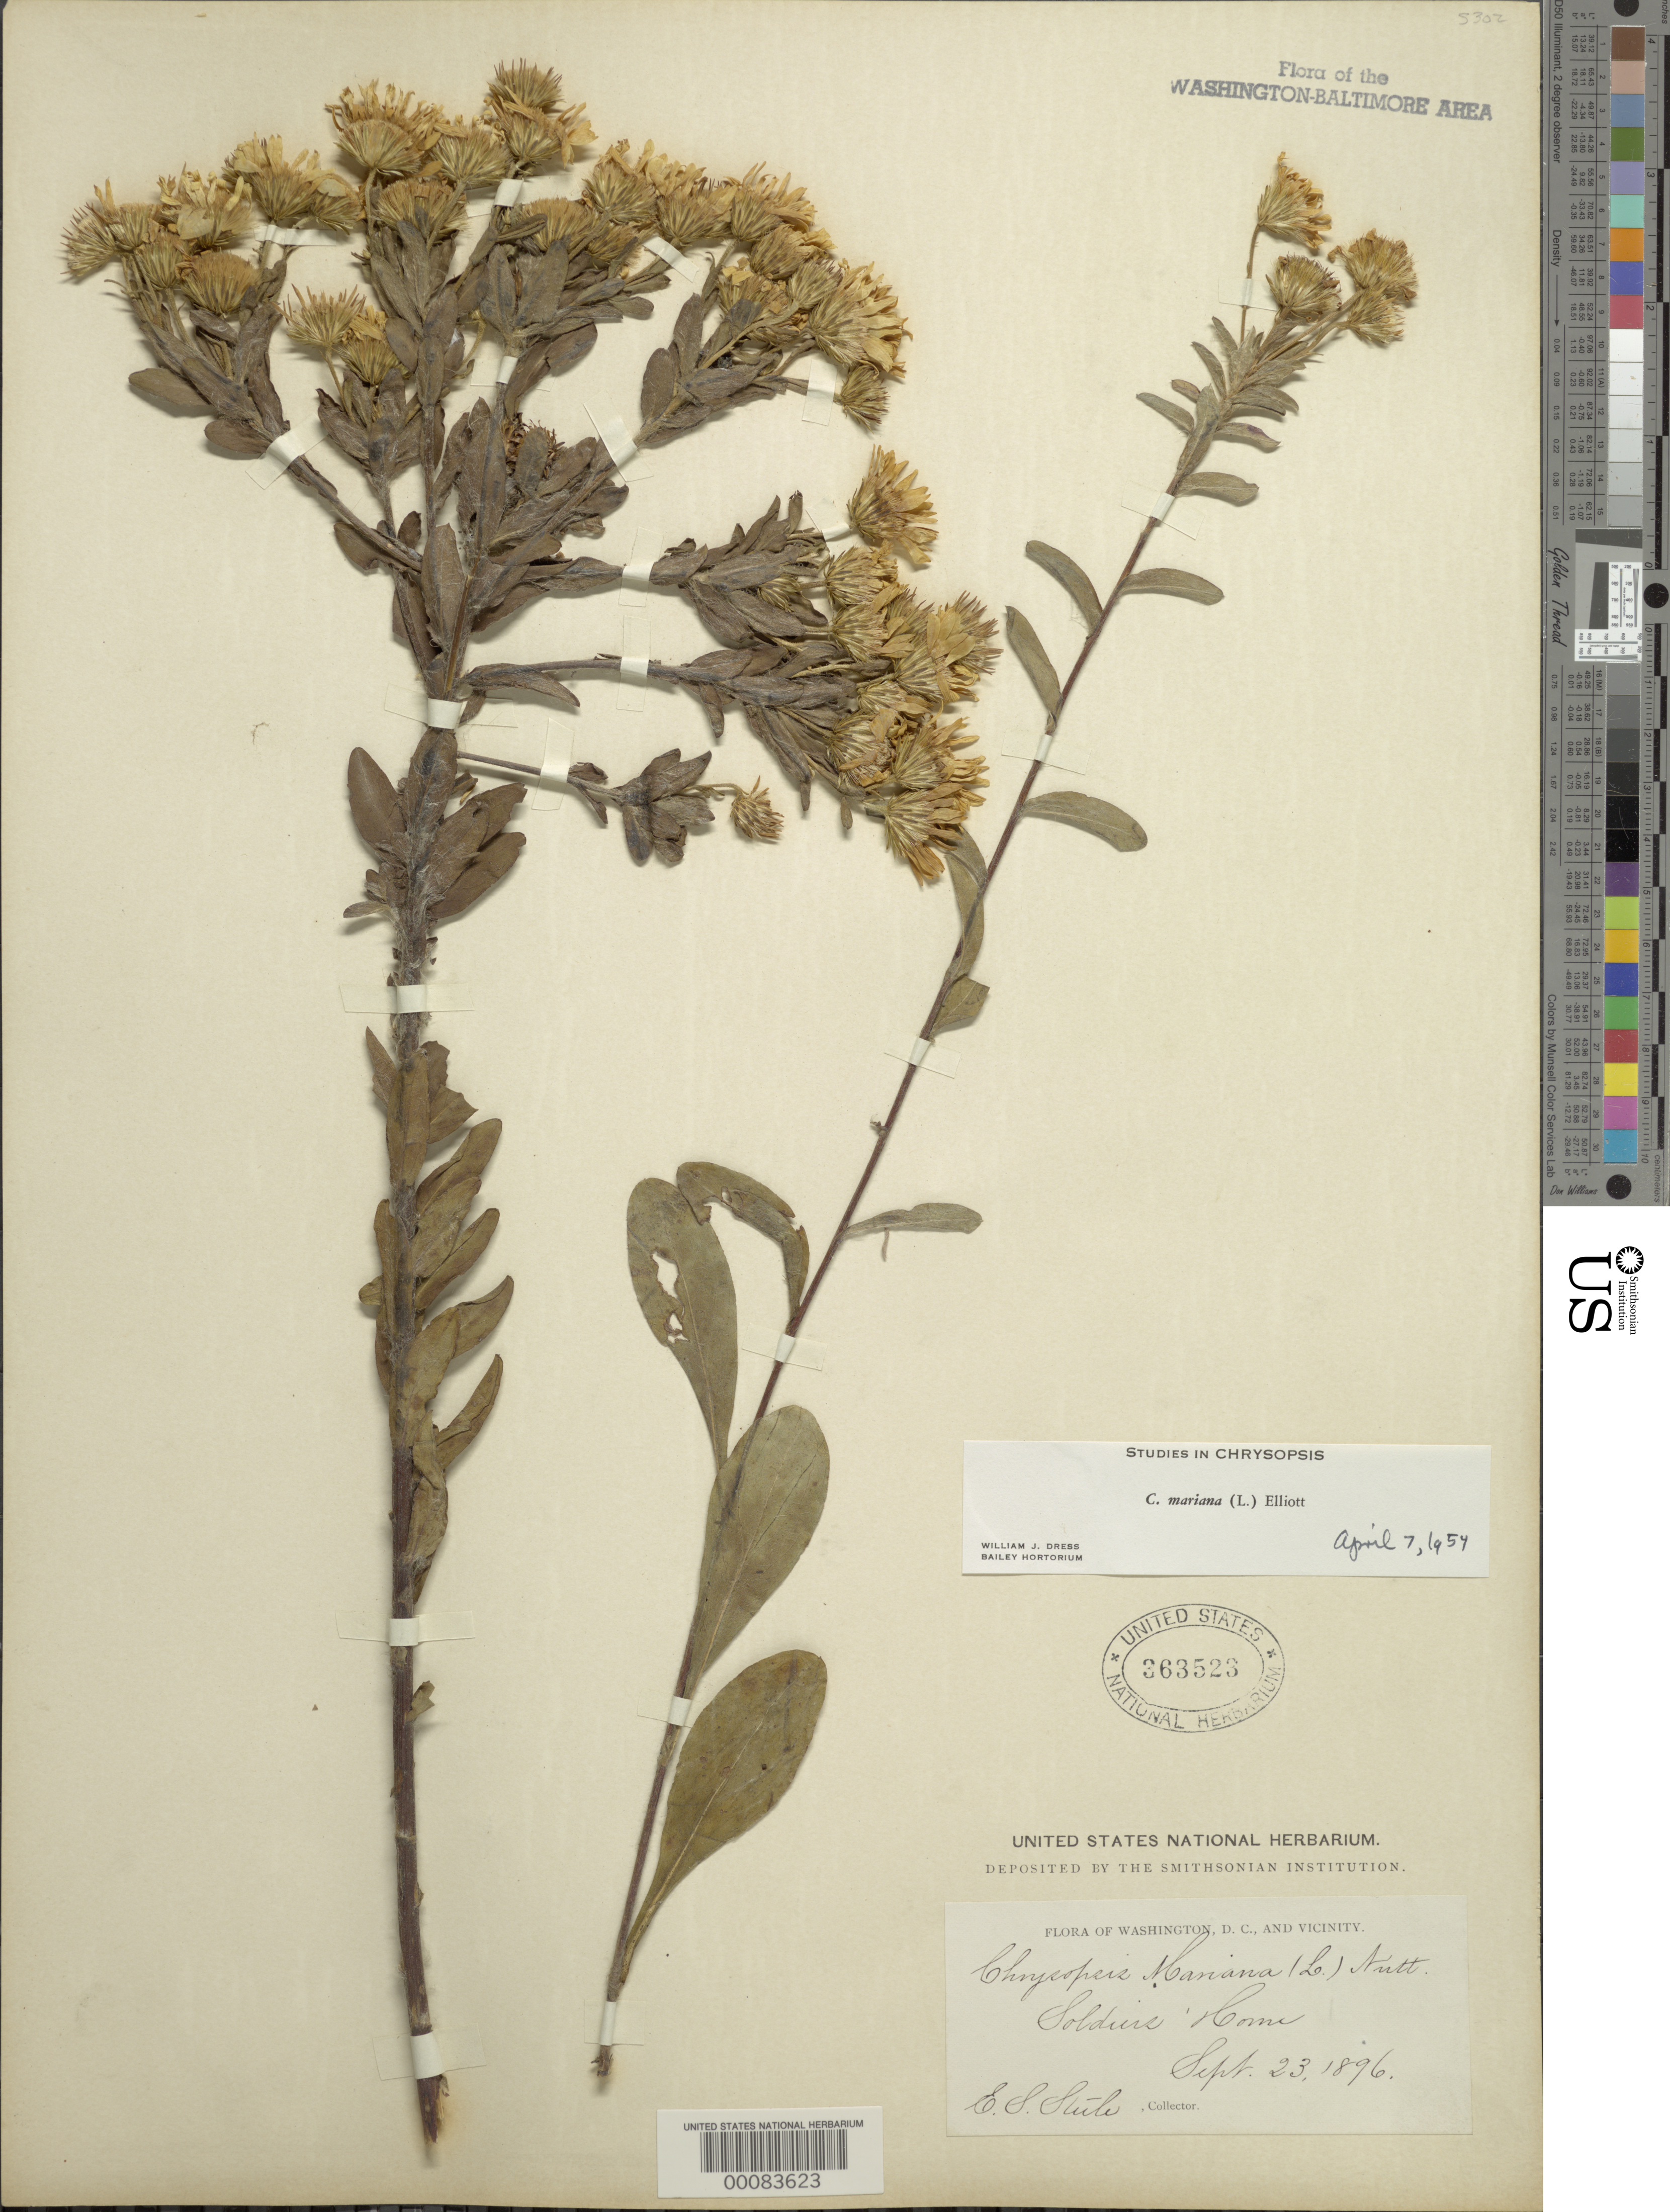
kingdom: Plantae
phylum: Tracheophyta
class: Magnoliopsida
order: Asterales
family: Asteraceae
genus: Chrysopsis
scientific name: Chrysopsis mariana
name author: (L.) Elliott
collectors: E. Steele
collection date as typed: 23 Sep 1896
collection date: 1896-09-23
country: United States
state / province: District of Columbia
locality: Soldiers Home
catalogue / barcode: US 363523